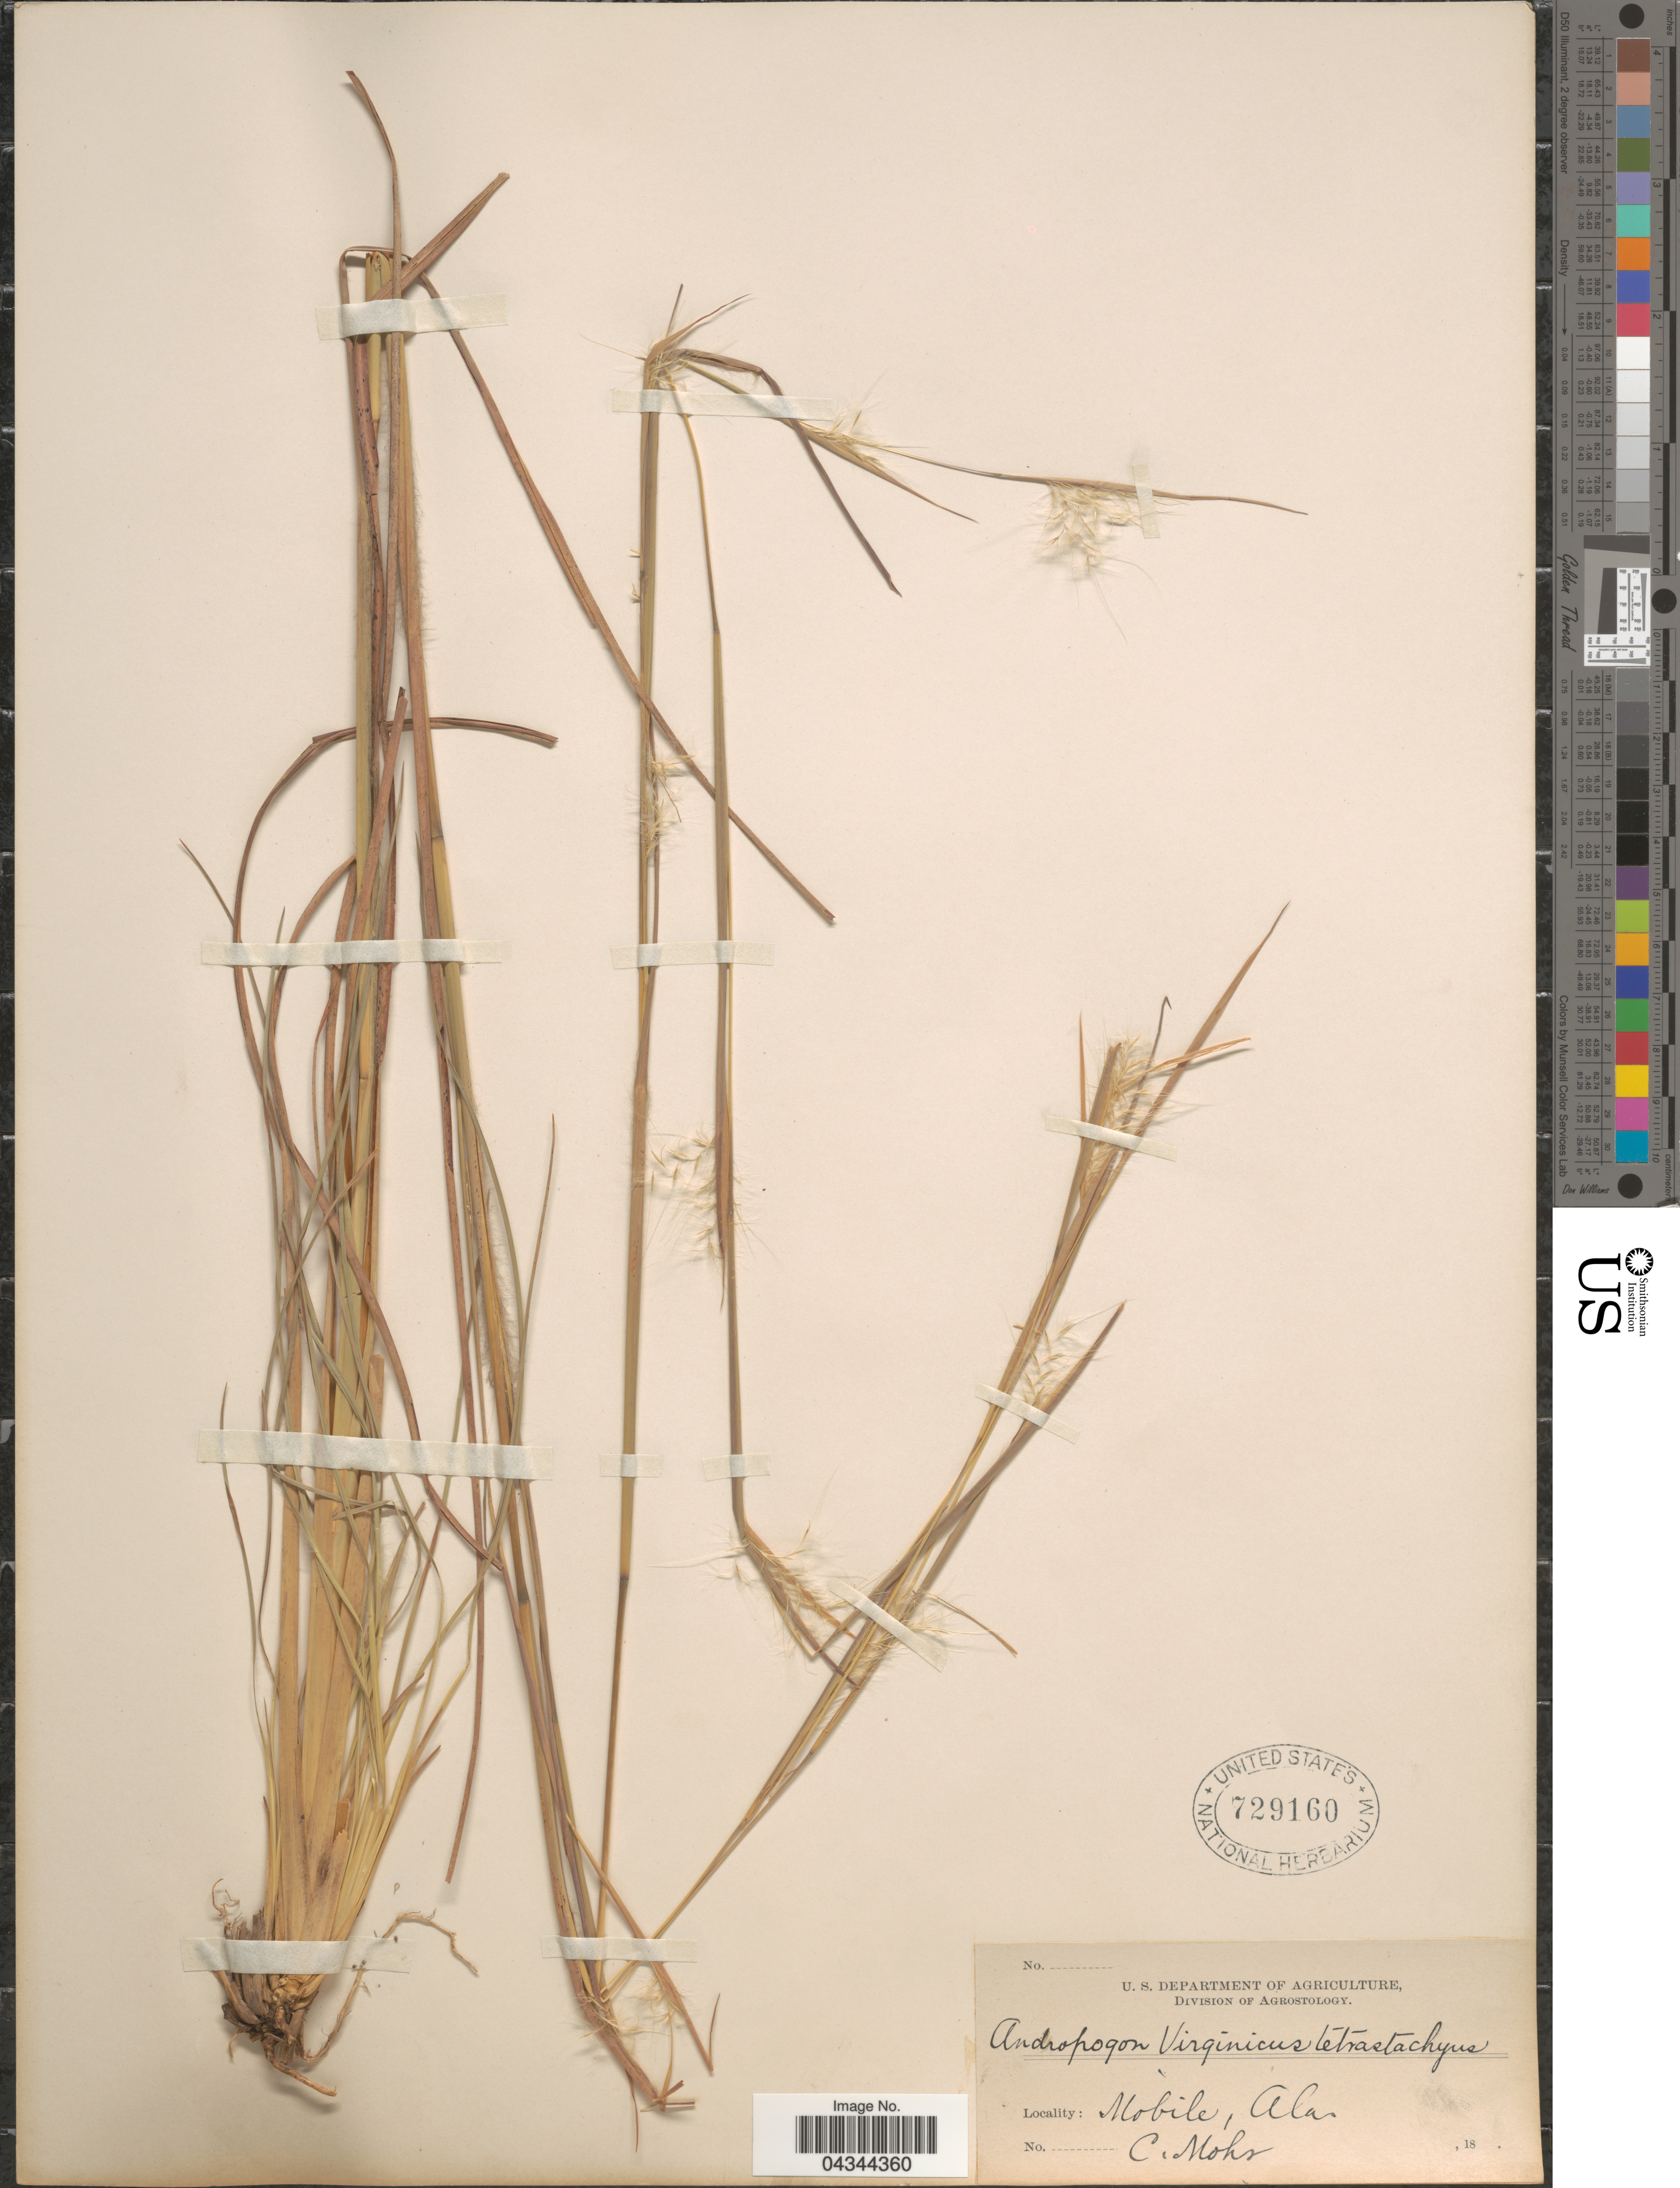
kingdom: Plantae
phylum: Tracheophyta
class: Liliopsida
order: Poales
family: Poaceae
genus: Andropogon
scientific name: Andropogon virginicus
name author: L.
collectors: C. T. Mohr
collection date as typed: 18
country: United States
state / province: Alabama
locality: Mobile.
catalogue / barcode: US 729160